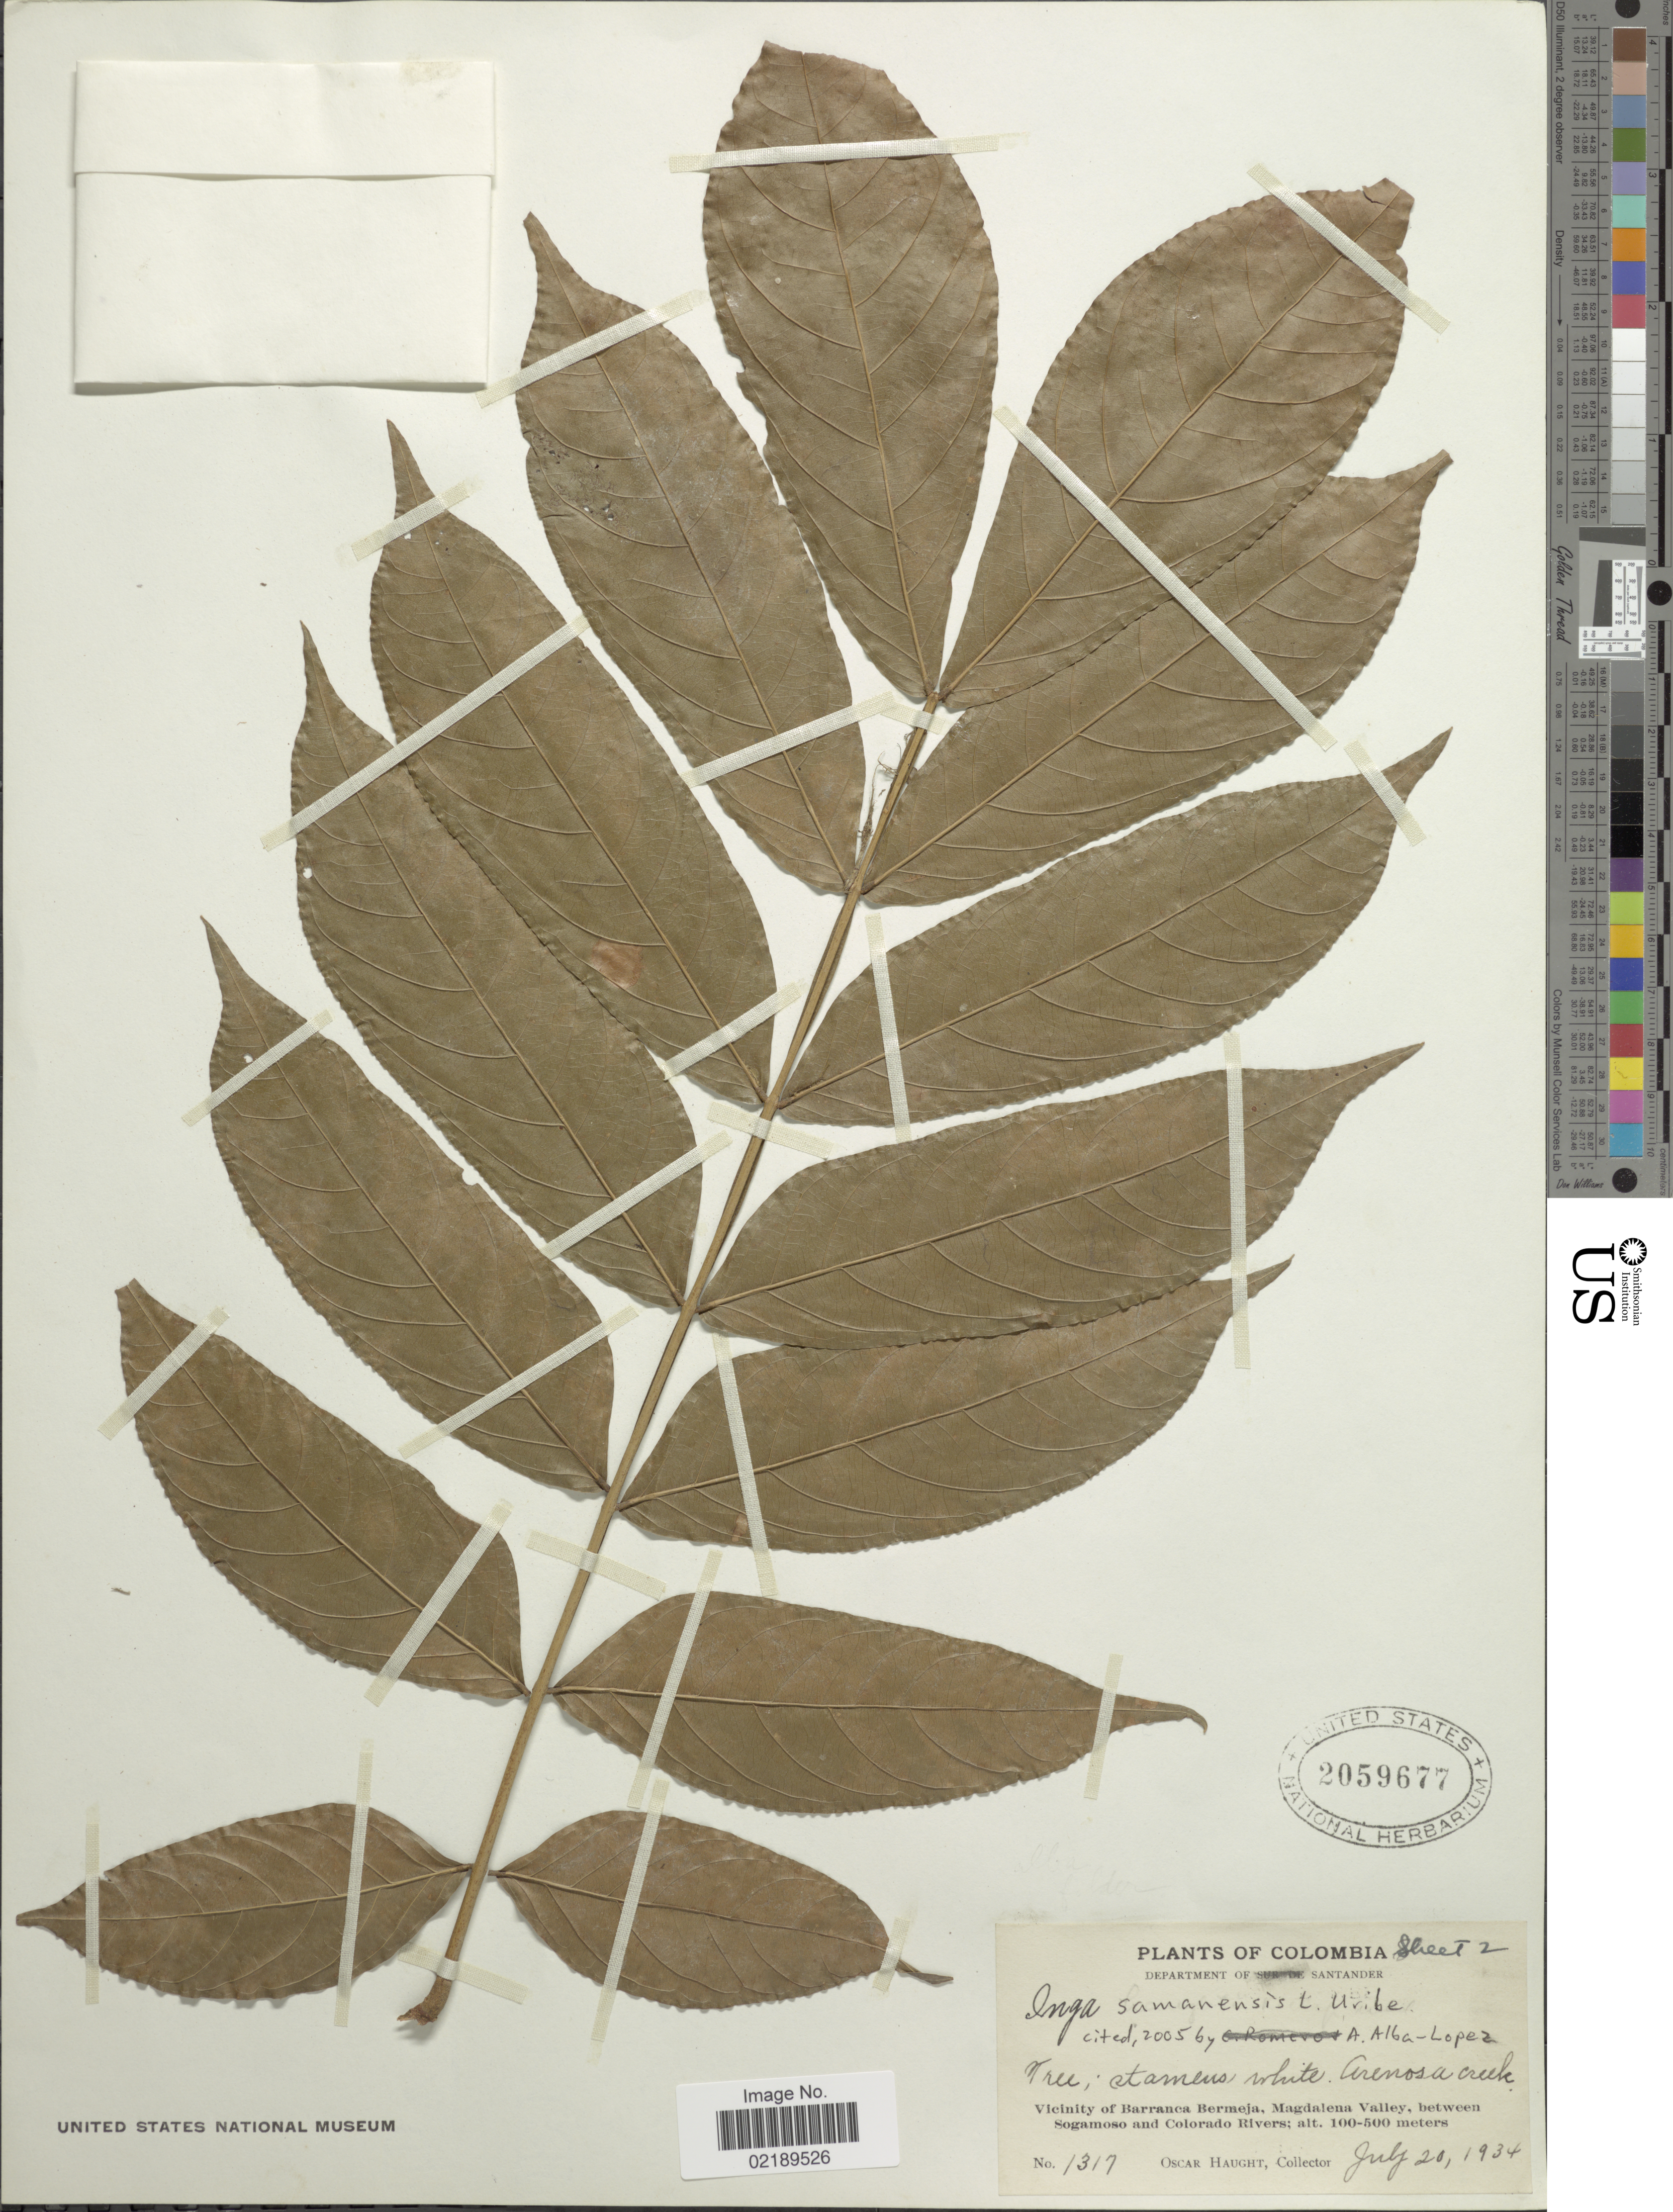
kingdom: Plantae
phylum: Tracheophyta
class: Magnoliopsida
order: Fabales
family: Fabaceae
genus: Inga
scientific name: Inga samanensis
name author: L. Uribe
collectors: O. L. Haught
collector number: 1317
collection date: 1934-07-20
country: Colombia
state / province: Santander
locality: Vicinity of Barranca Bermeja, Magdalena Valley, between Sogamoso and Colorado Rivers, Arenosa Creek.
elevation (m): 100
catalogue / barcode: US 2059677